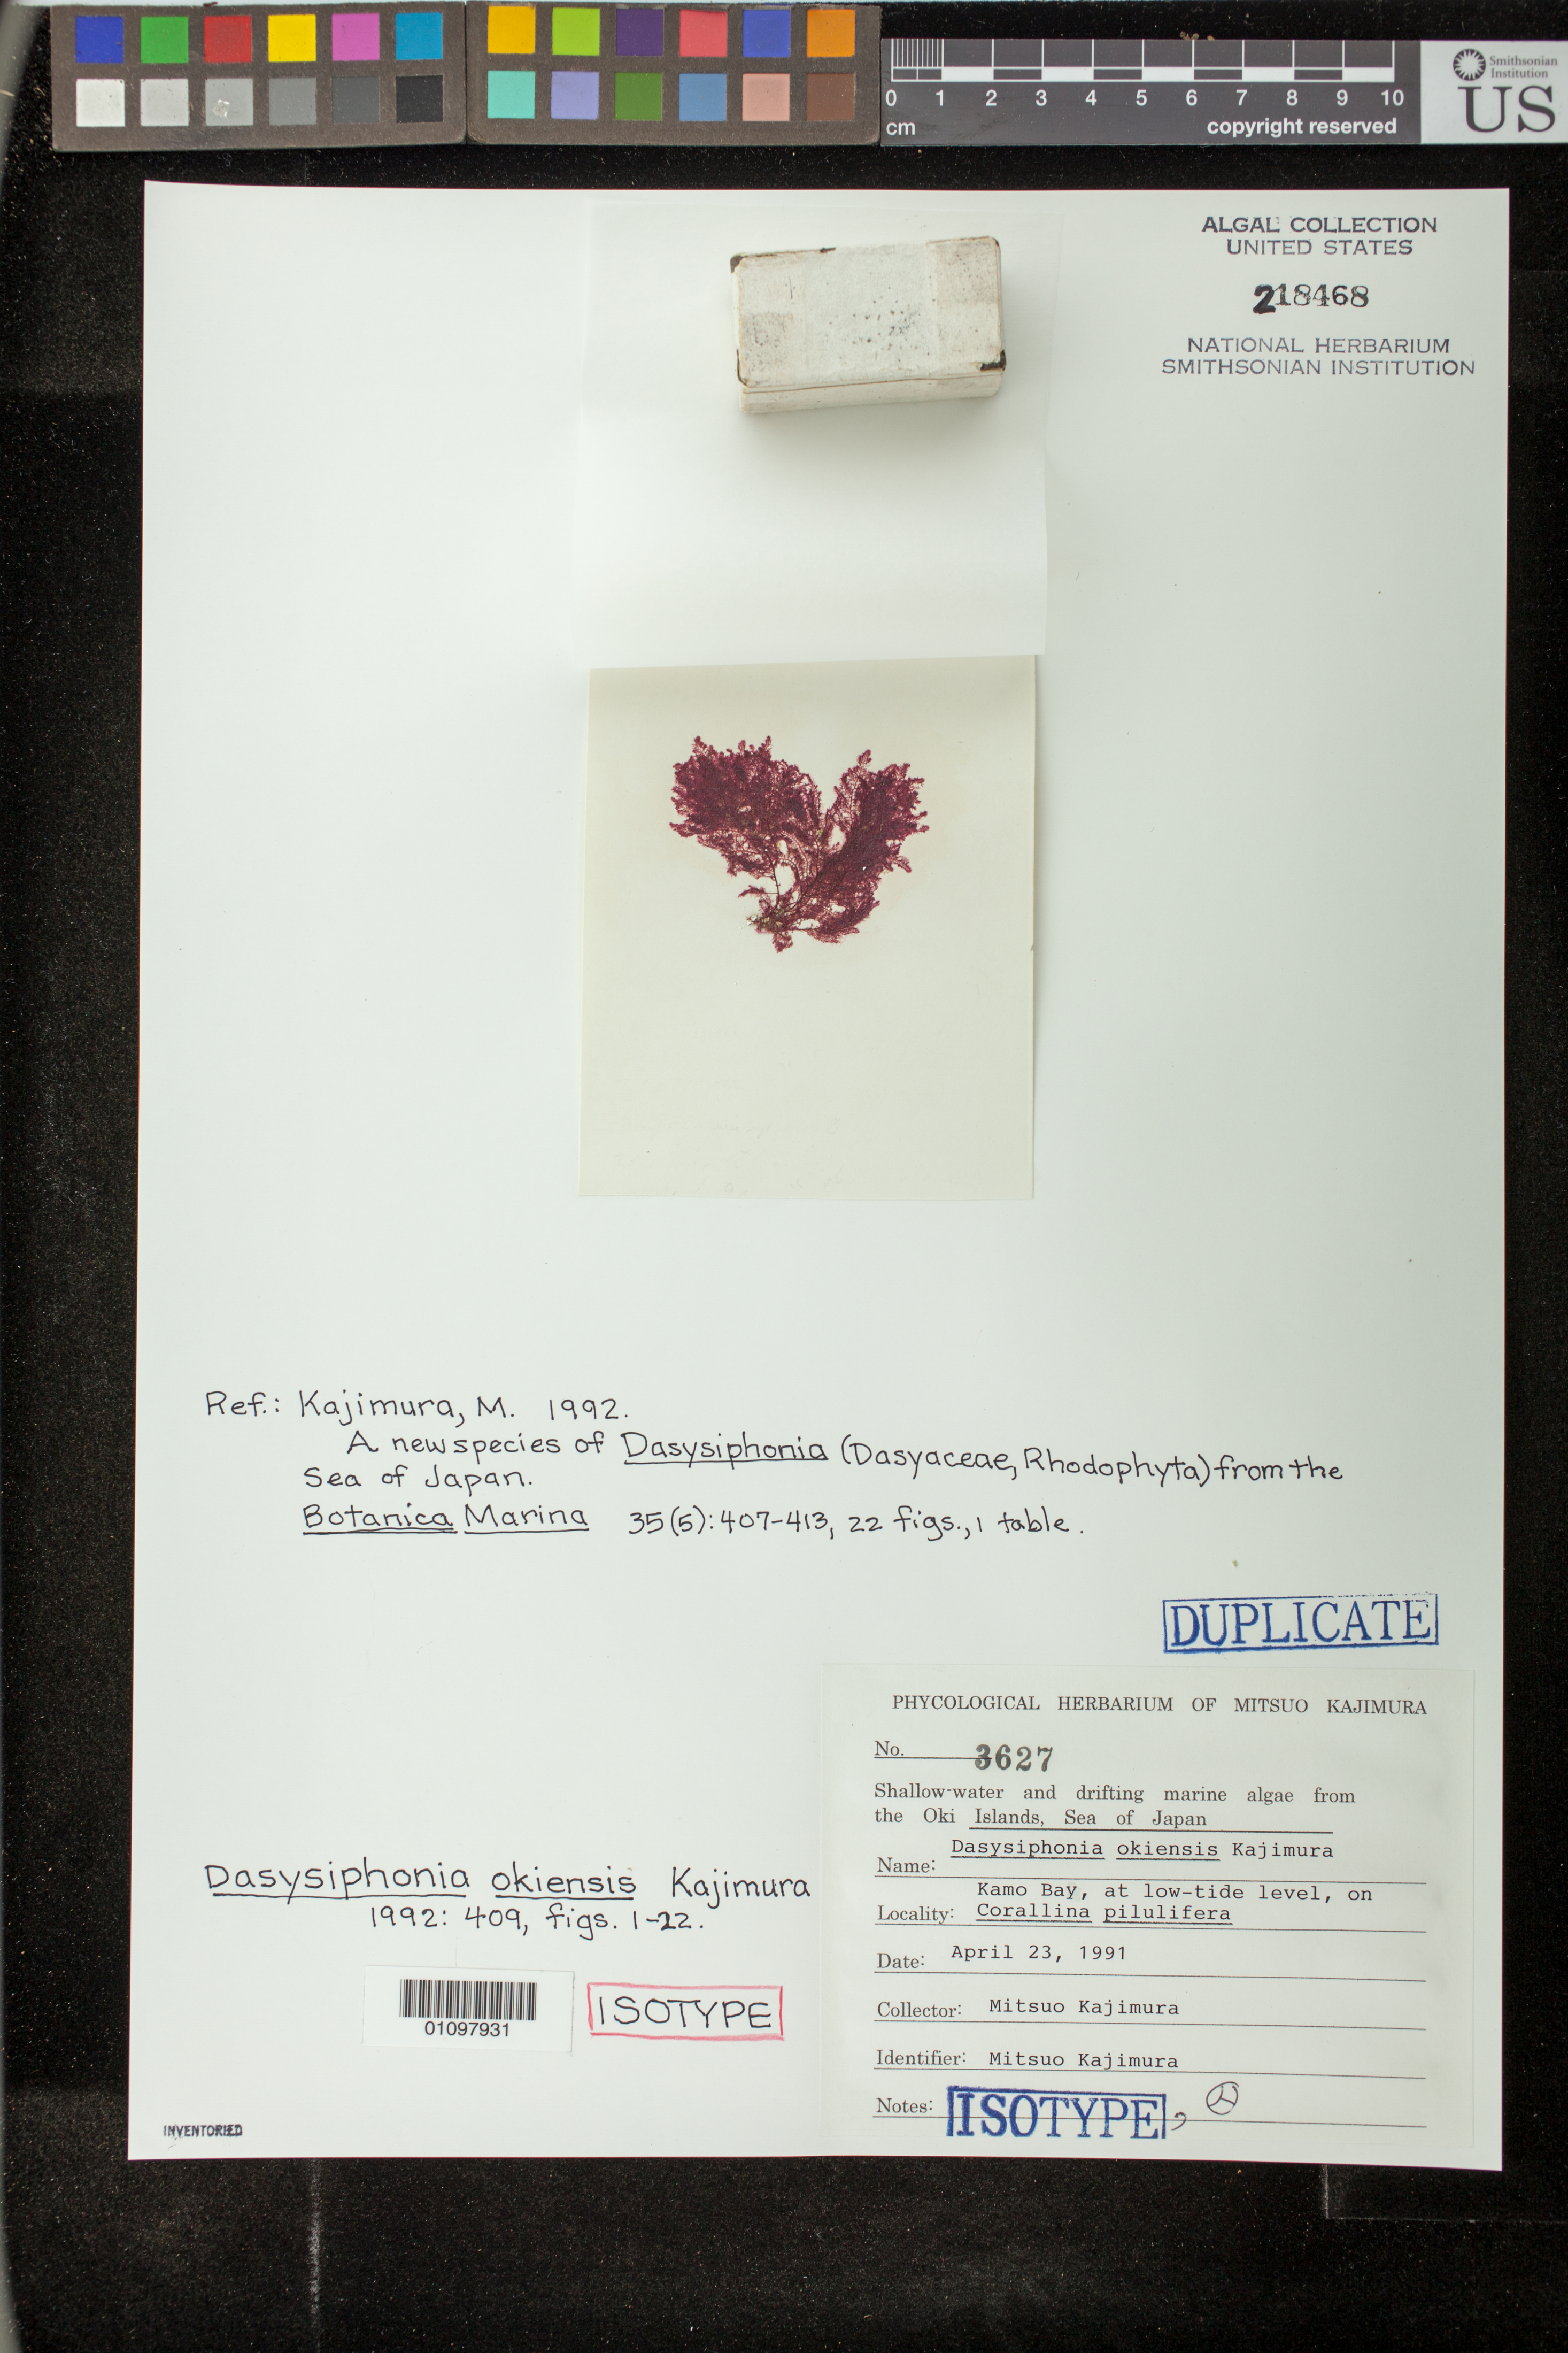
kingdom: Plantae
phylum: Rhodophyta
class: Florideophyceae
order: Ceramiales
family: Dasyaceae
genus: Dasysiphonia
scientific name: Dasysiphonia okiensis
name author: M. Kajimura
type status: Isotype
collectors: M. Kajimura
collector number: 3627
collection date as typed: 23 Apr 1991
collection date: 1991-04-23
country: Japan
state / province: Simane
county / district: Oki District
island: Oki Islands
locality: Kamo Bay, Sea of Japan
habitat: At low tide level, on Corallina pilulifera.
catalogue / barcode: US 218468